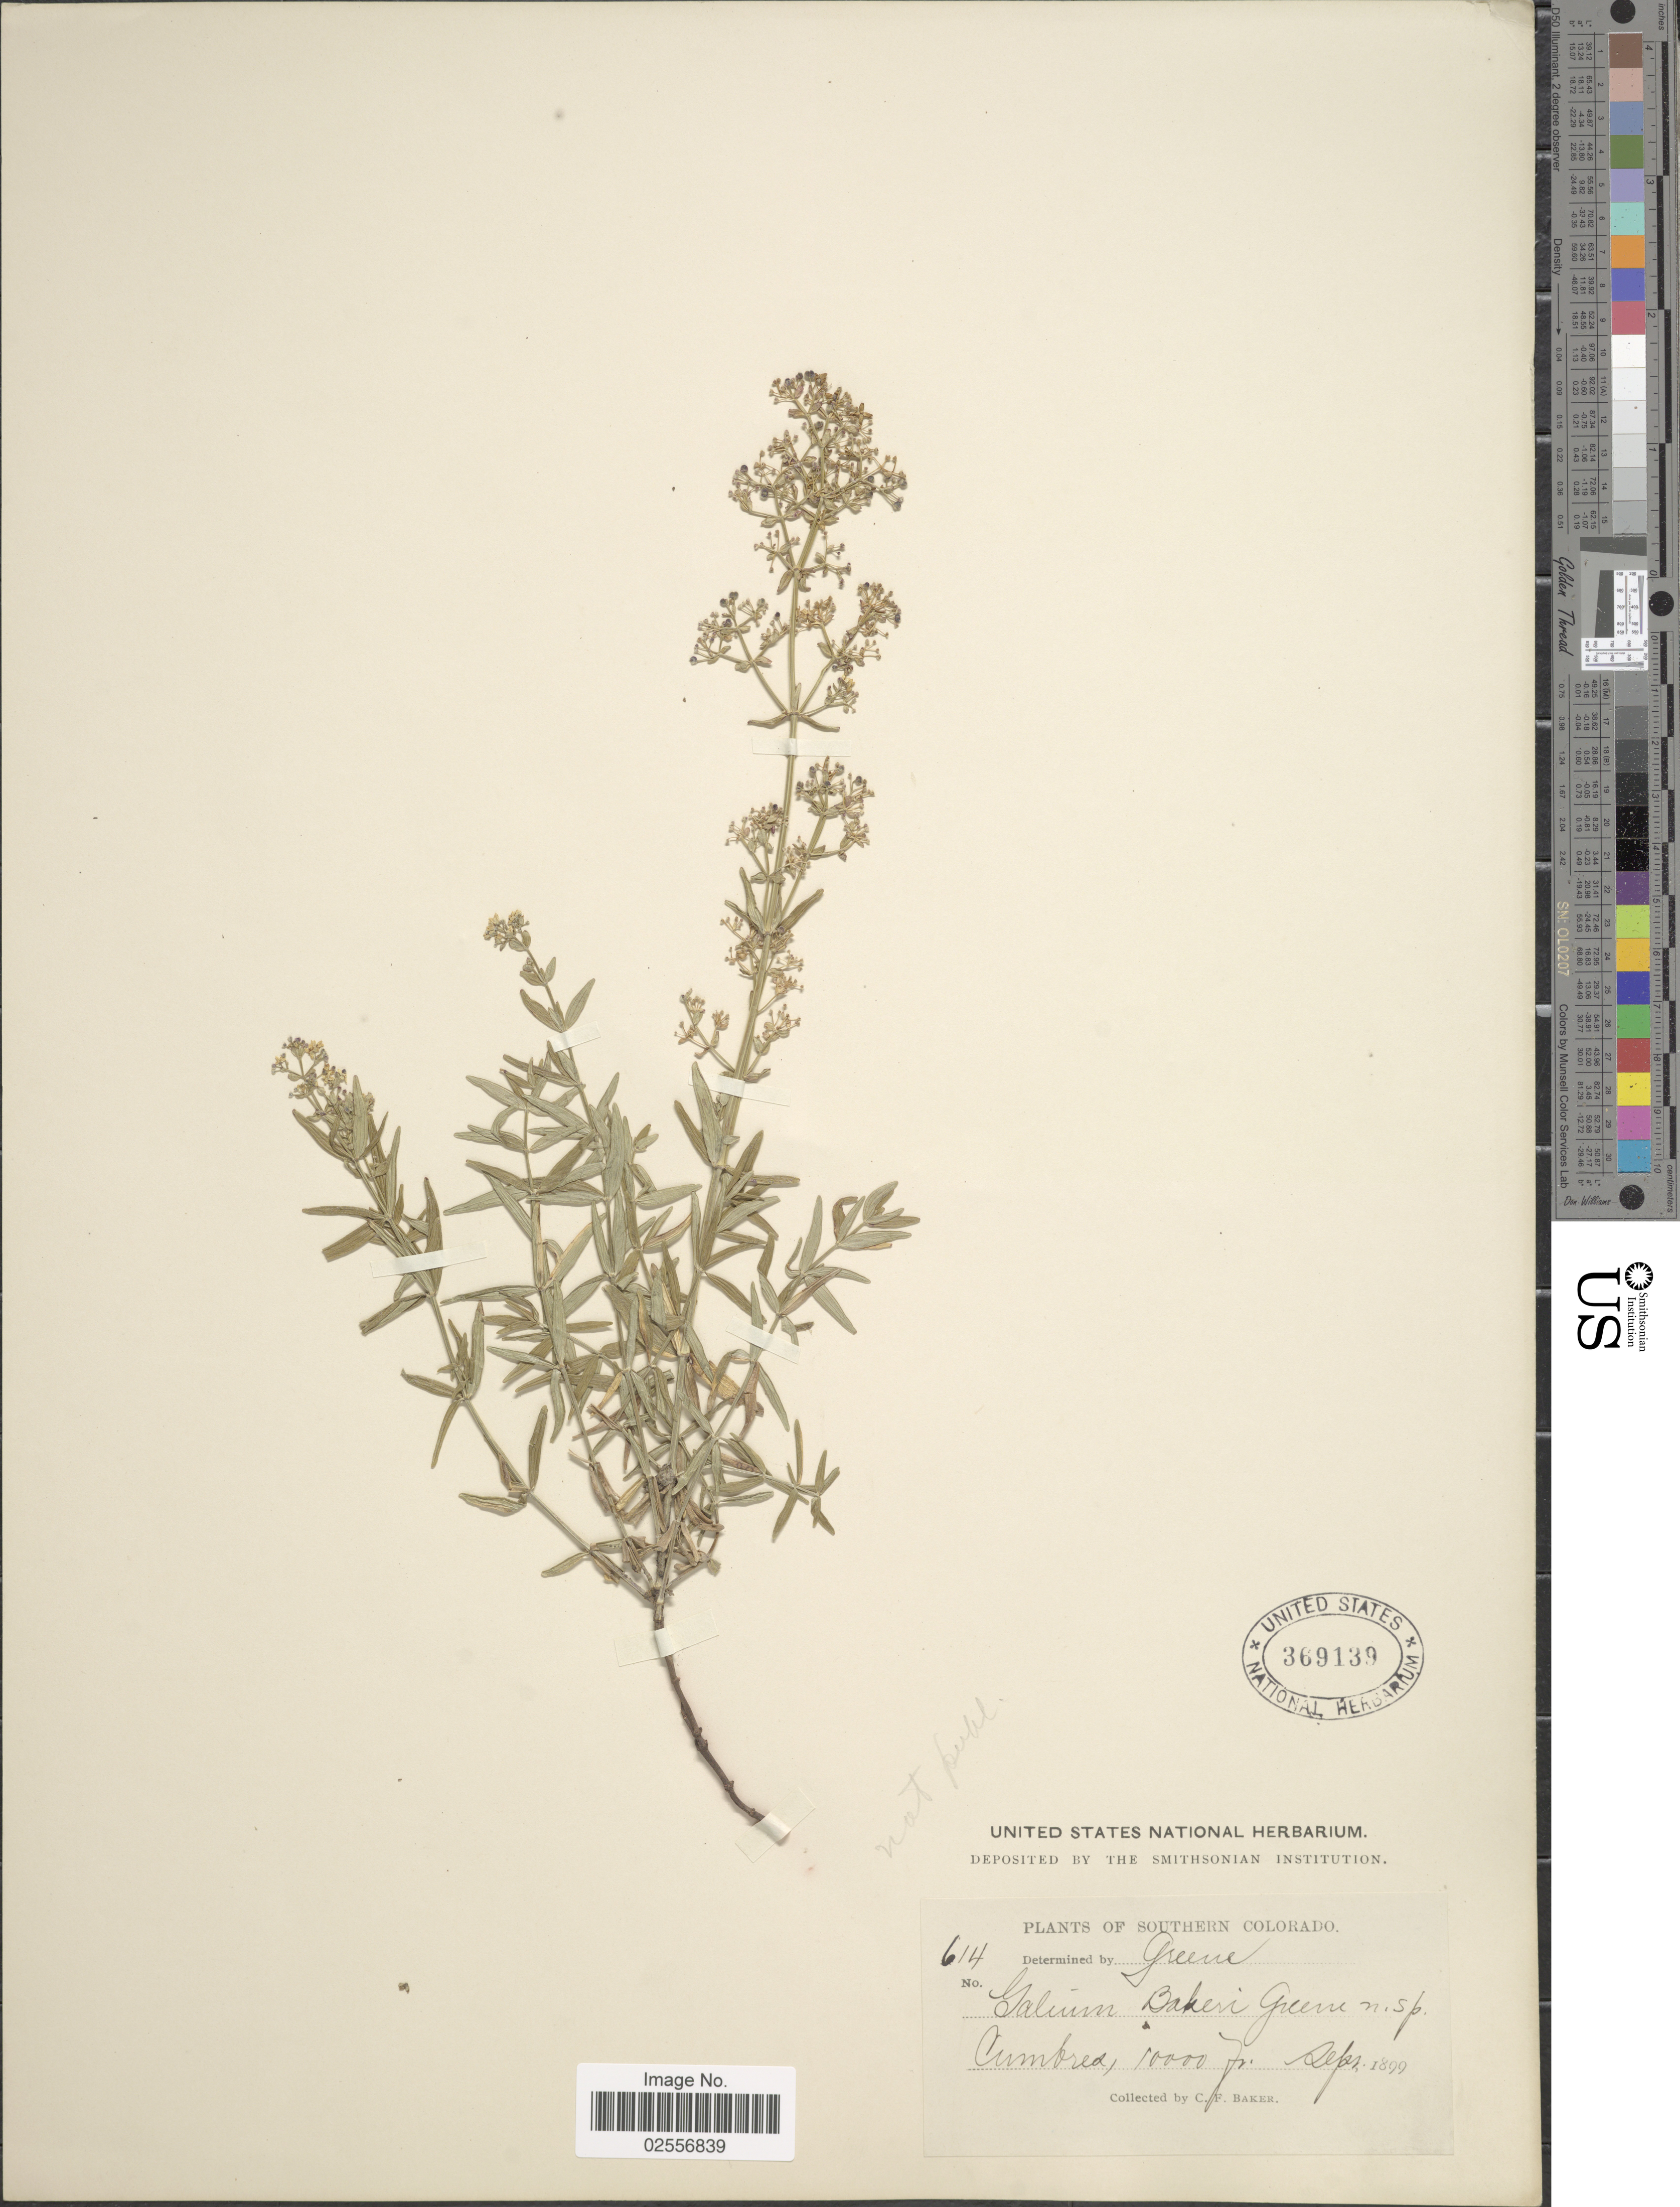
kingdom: Plantae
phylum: Tracheophyta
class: Magnoliopsida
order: Gentianales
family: Rubiaceae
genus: Galium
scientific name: Galium boreale L.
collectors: C. F. Baker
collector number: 614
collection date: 1899-09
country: United States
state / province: Colorado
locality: Southern Colorado, Cumbres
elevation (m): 3048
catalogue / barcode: US 369139